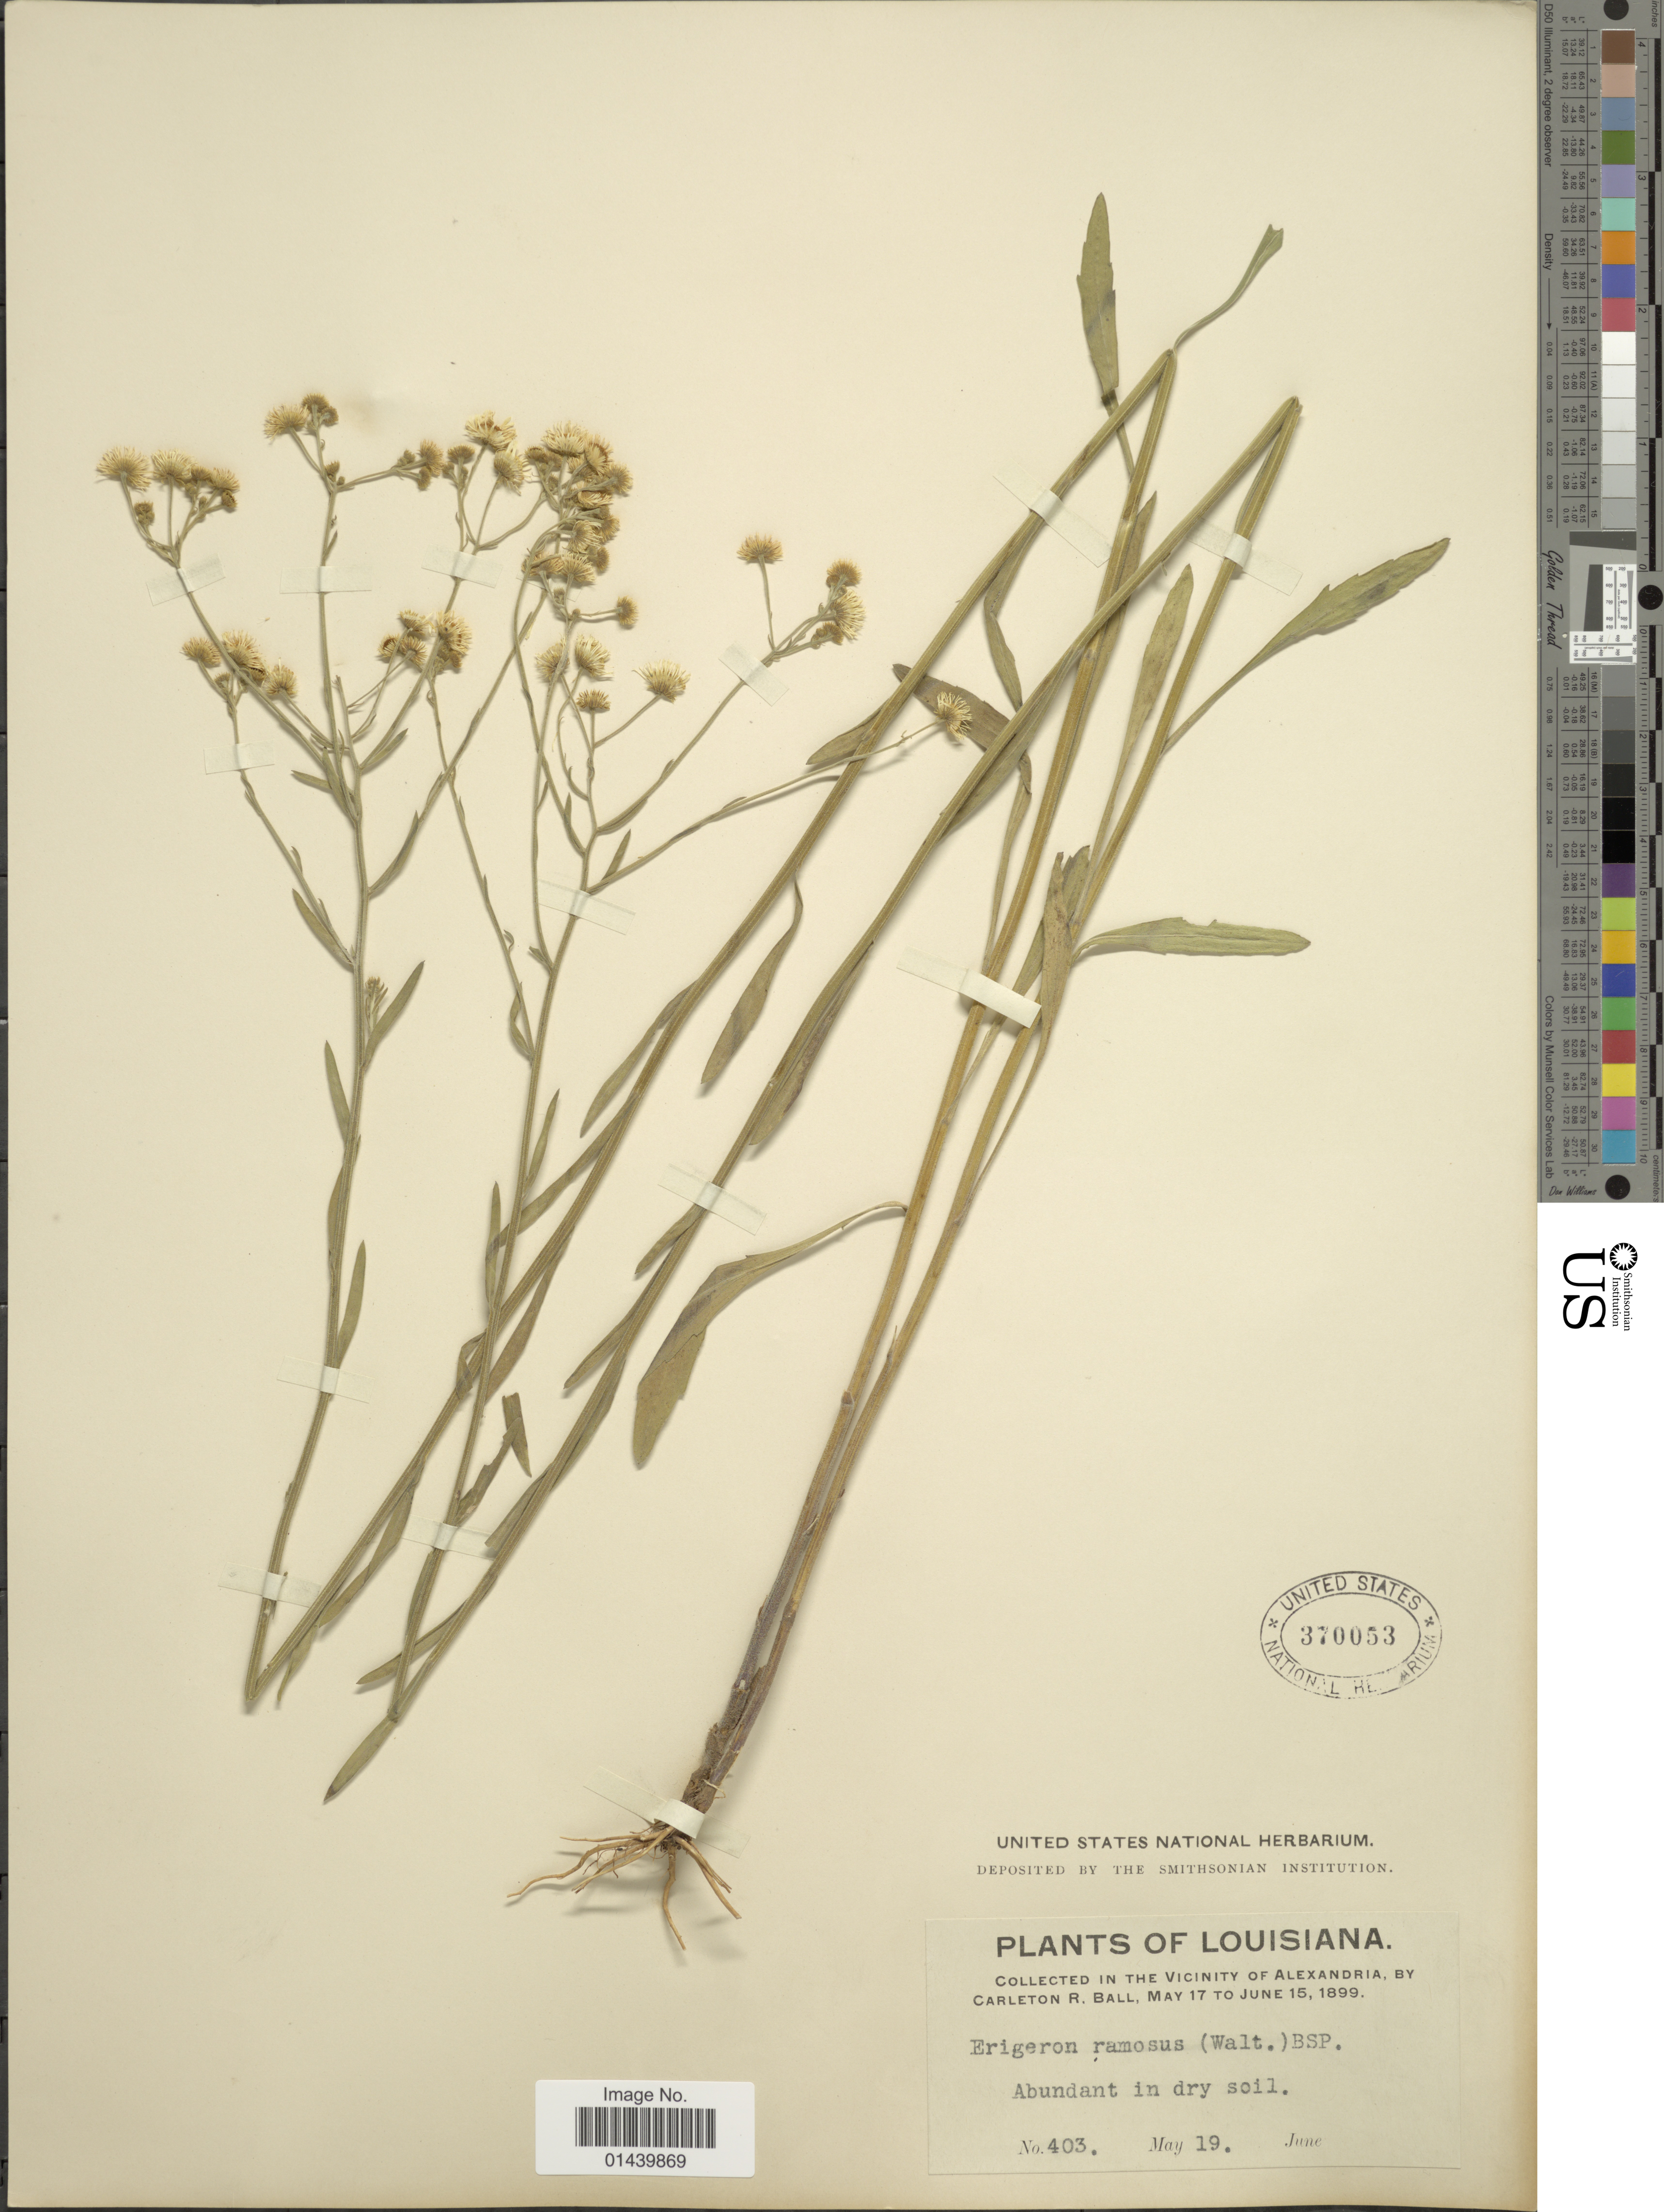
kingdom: Plantae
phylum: Tracheophyta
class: Magnoliopsida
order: Asterales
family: Asteraceae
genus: Erigeron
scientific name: Erigeron strigosus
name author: Muhl. ex Willd.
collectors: C. R. Ball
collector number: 403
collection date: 1899-05-19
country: United States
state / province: Louisiana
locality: In the Vicinity of Alexandria.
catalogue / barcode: US 370053